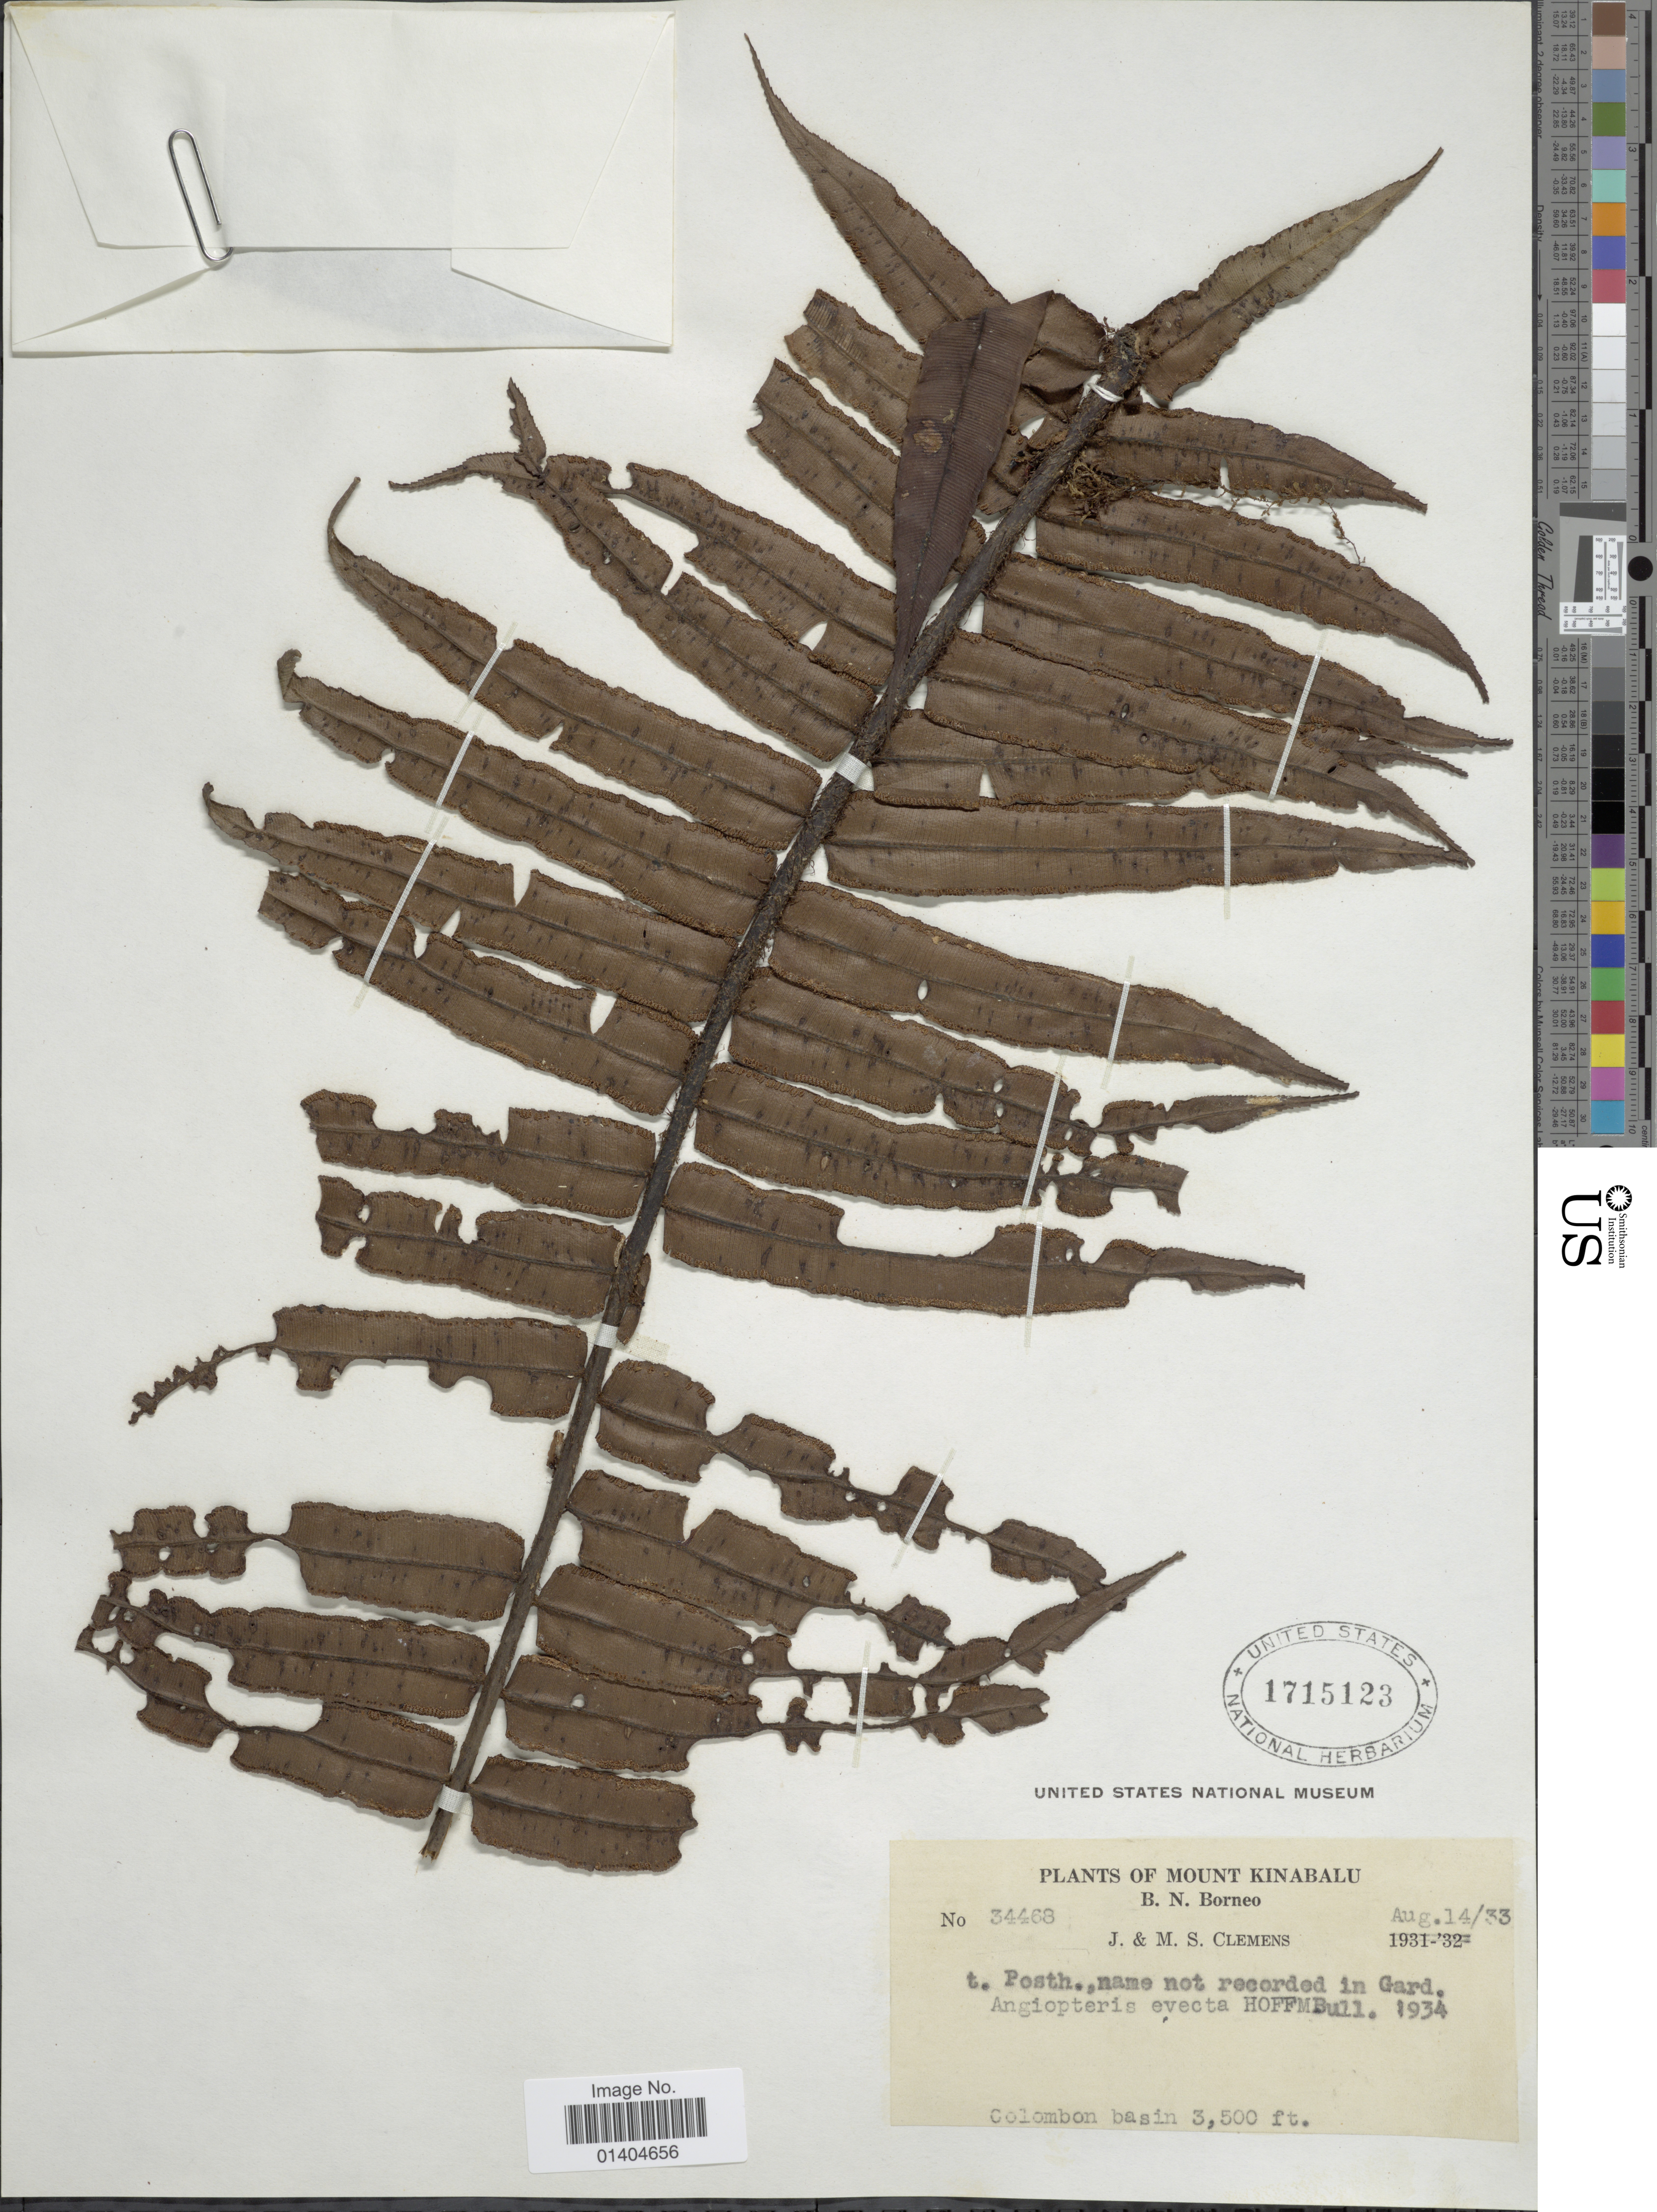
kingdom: Plantae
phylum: Tracheophyta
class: Polypodiopsida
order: Marattiales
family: Marattiaceae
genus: Angiopteris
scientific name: Angiopteris evecta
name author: (G. Forst.) Hoffm.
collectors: J. Clemens & M. S. Clemens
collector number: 34468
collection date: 1933-08-14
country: Malaysia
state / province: Sabah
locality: Mount Kinabalu, B. N. Borneo.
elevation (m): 1067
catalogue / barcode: US 171523